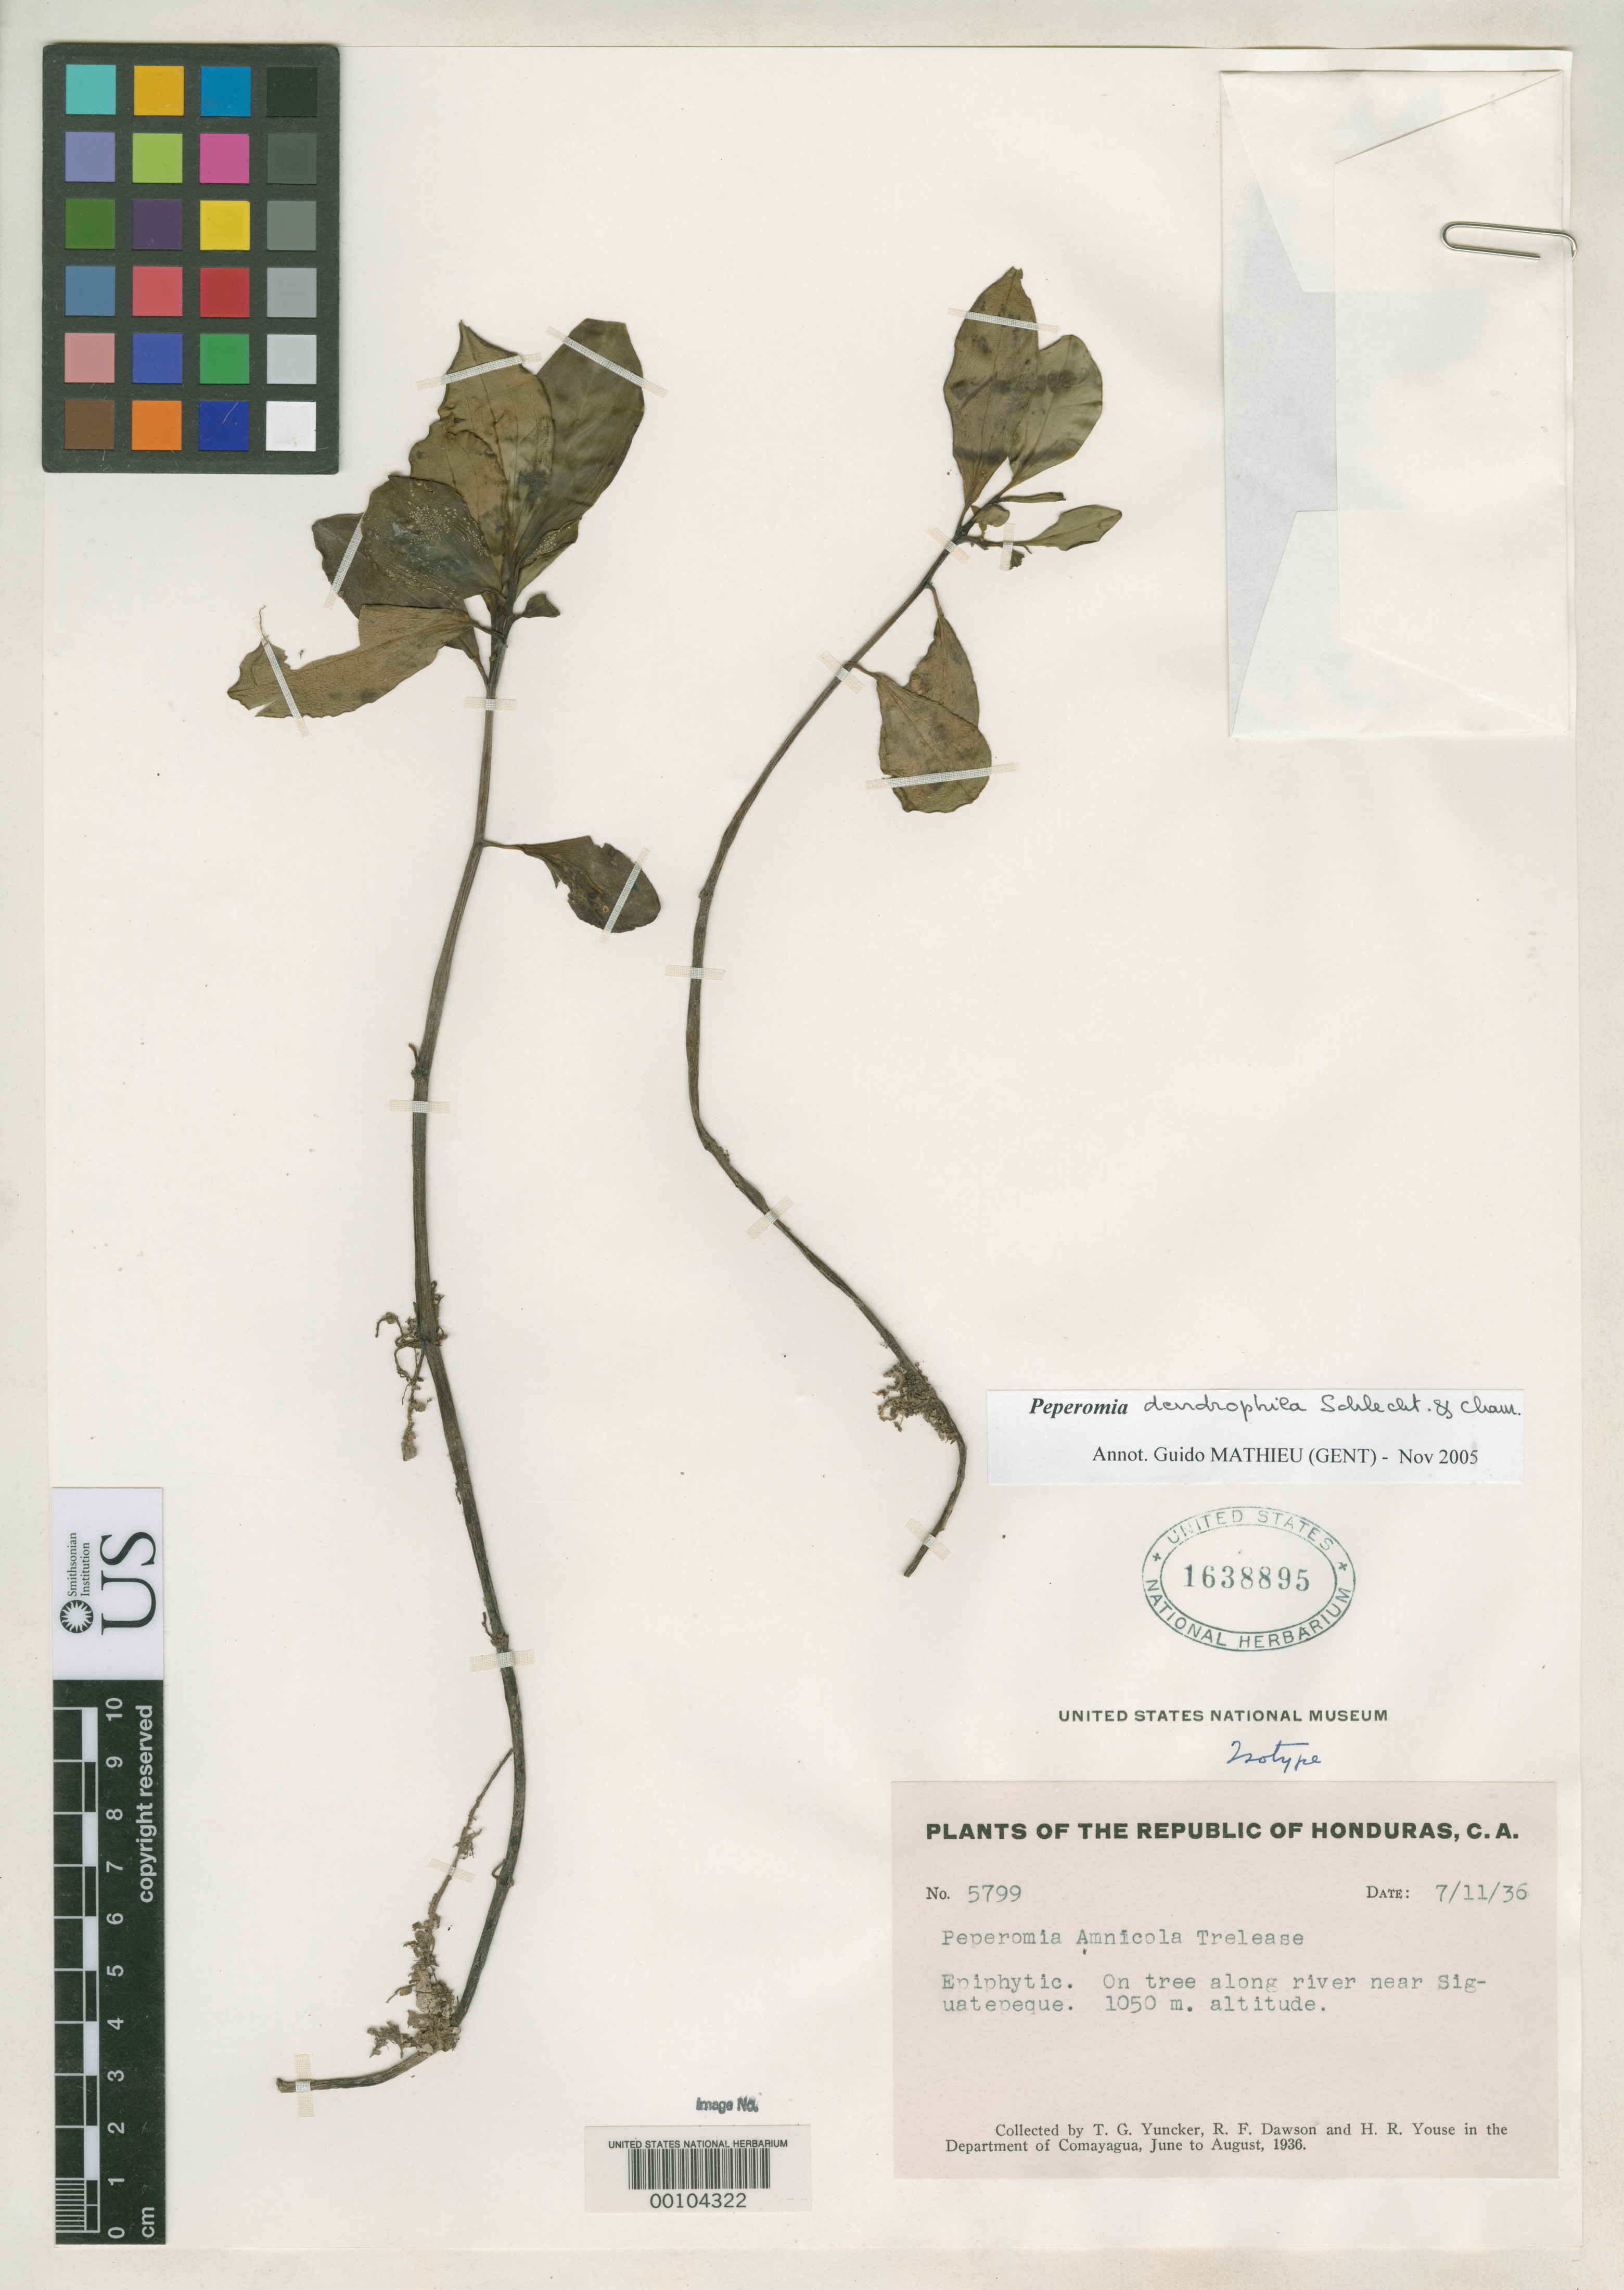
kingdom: Plantae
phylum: Tracheophyta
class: Magnoliopsida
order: Piperales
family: Piperaceae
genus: Peperomia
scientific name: Peperomia amnicola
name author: Trel.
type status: Isotype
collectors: T. G. Yuncker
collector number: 5799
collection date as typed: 11 Jul 1936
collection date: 1936-07-11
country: Honduras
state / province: Comayagua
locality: Near Siguatepeque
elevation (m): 1050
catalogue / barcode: US 1638895